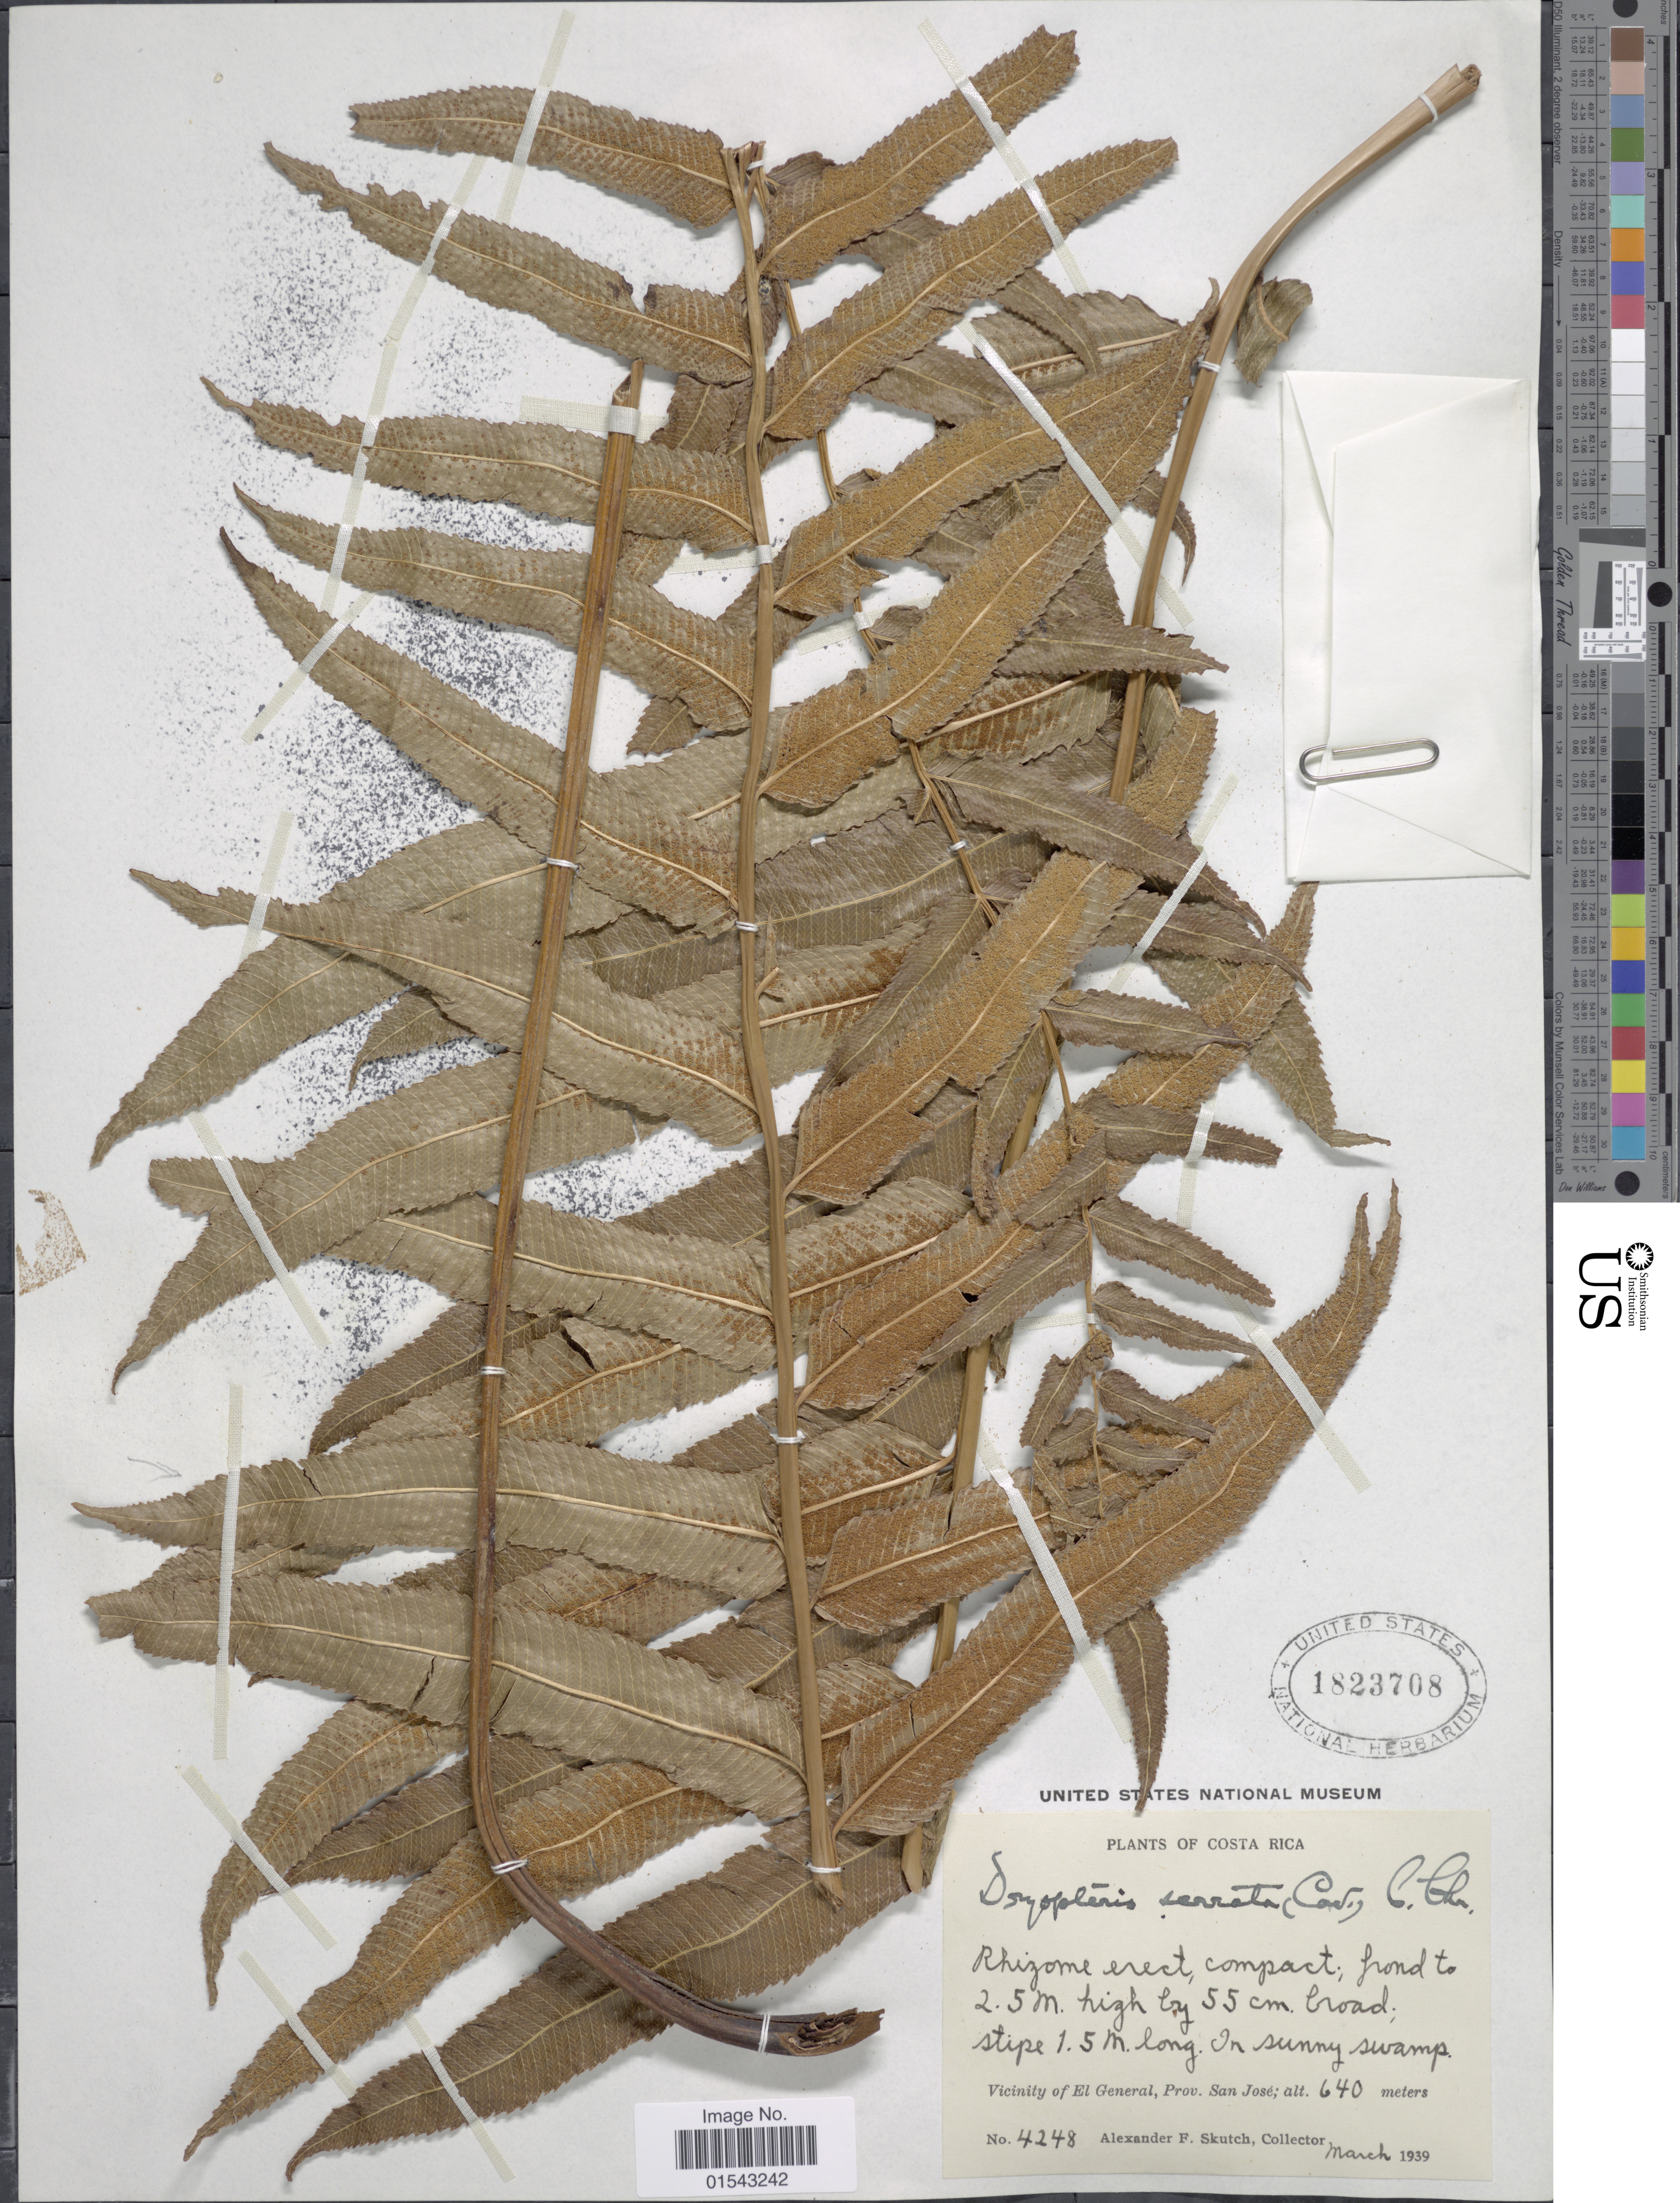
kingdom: Plantae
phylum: Tracheophyta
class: Polypodiopsida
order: Polypodiales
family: Thelypteridaceae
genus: Meniscium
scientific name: Meniscium serratum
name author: Cav.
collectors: A. F. Skutch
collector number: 4248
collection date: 1939-03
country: Costa Rica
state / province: San José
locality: Vicinity of El General, Prov. San Jose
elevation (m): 640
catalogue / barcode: US 1823708